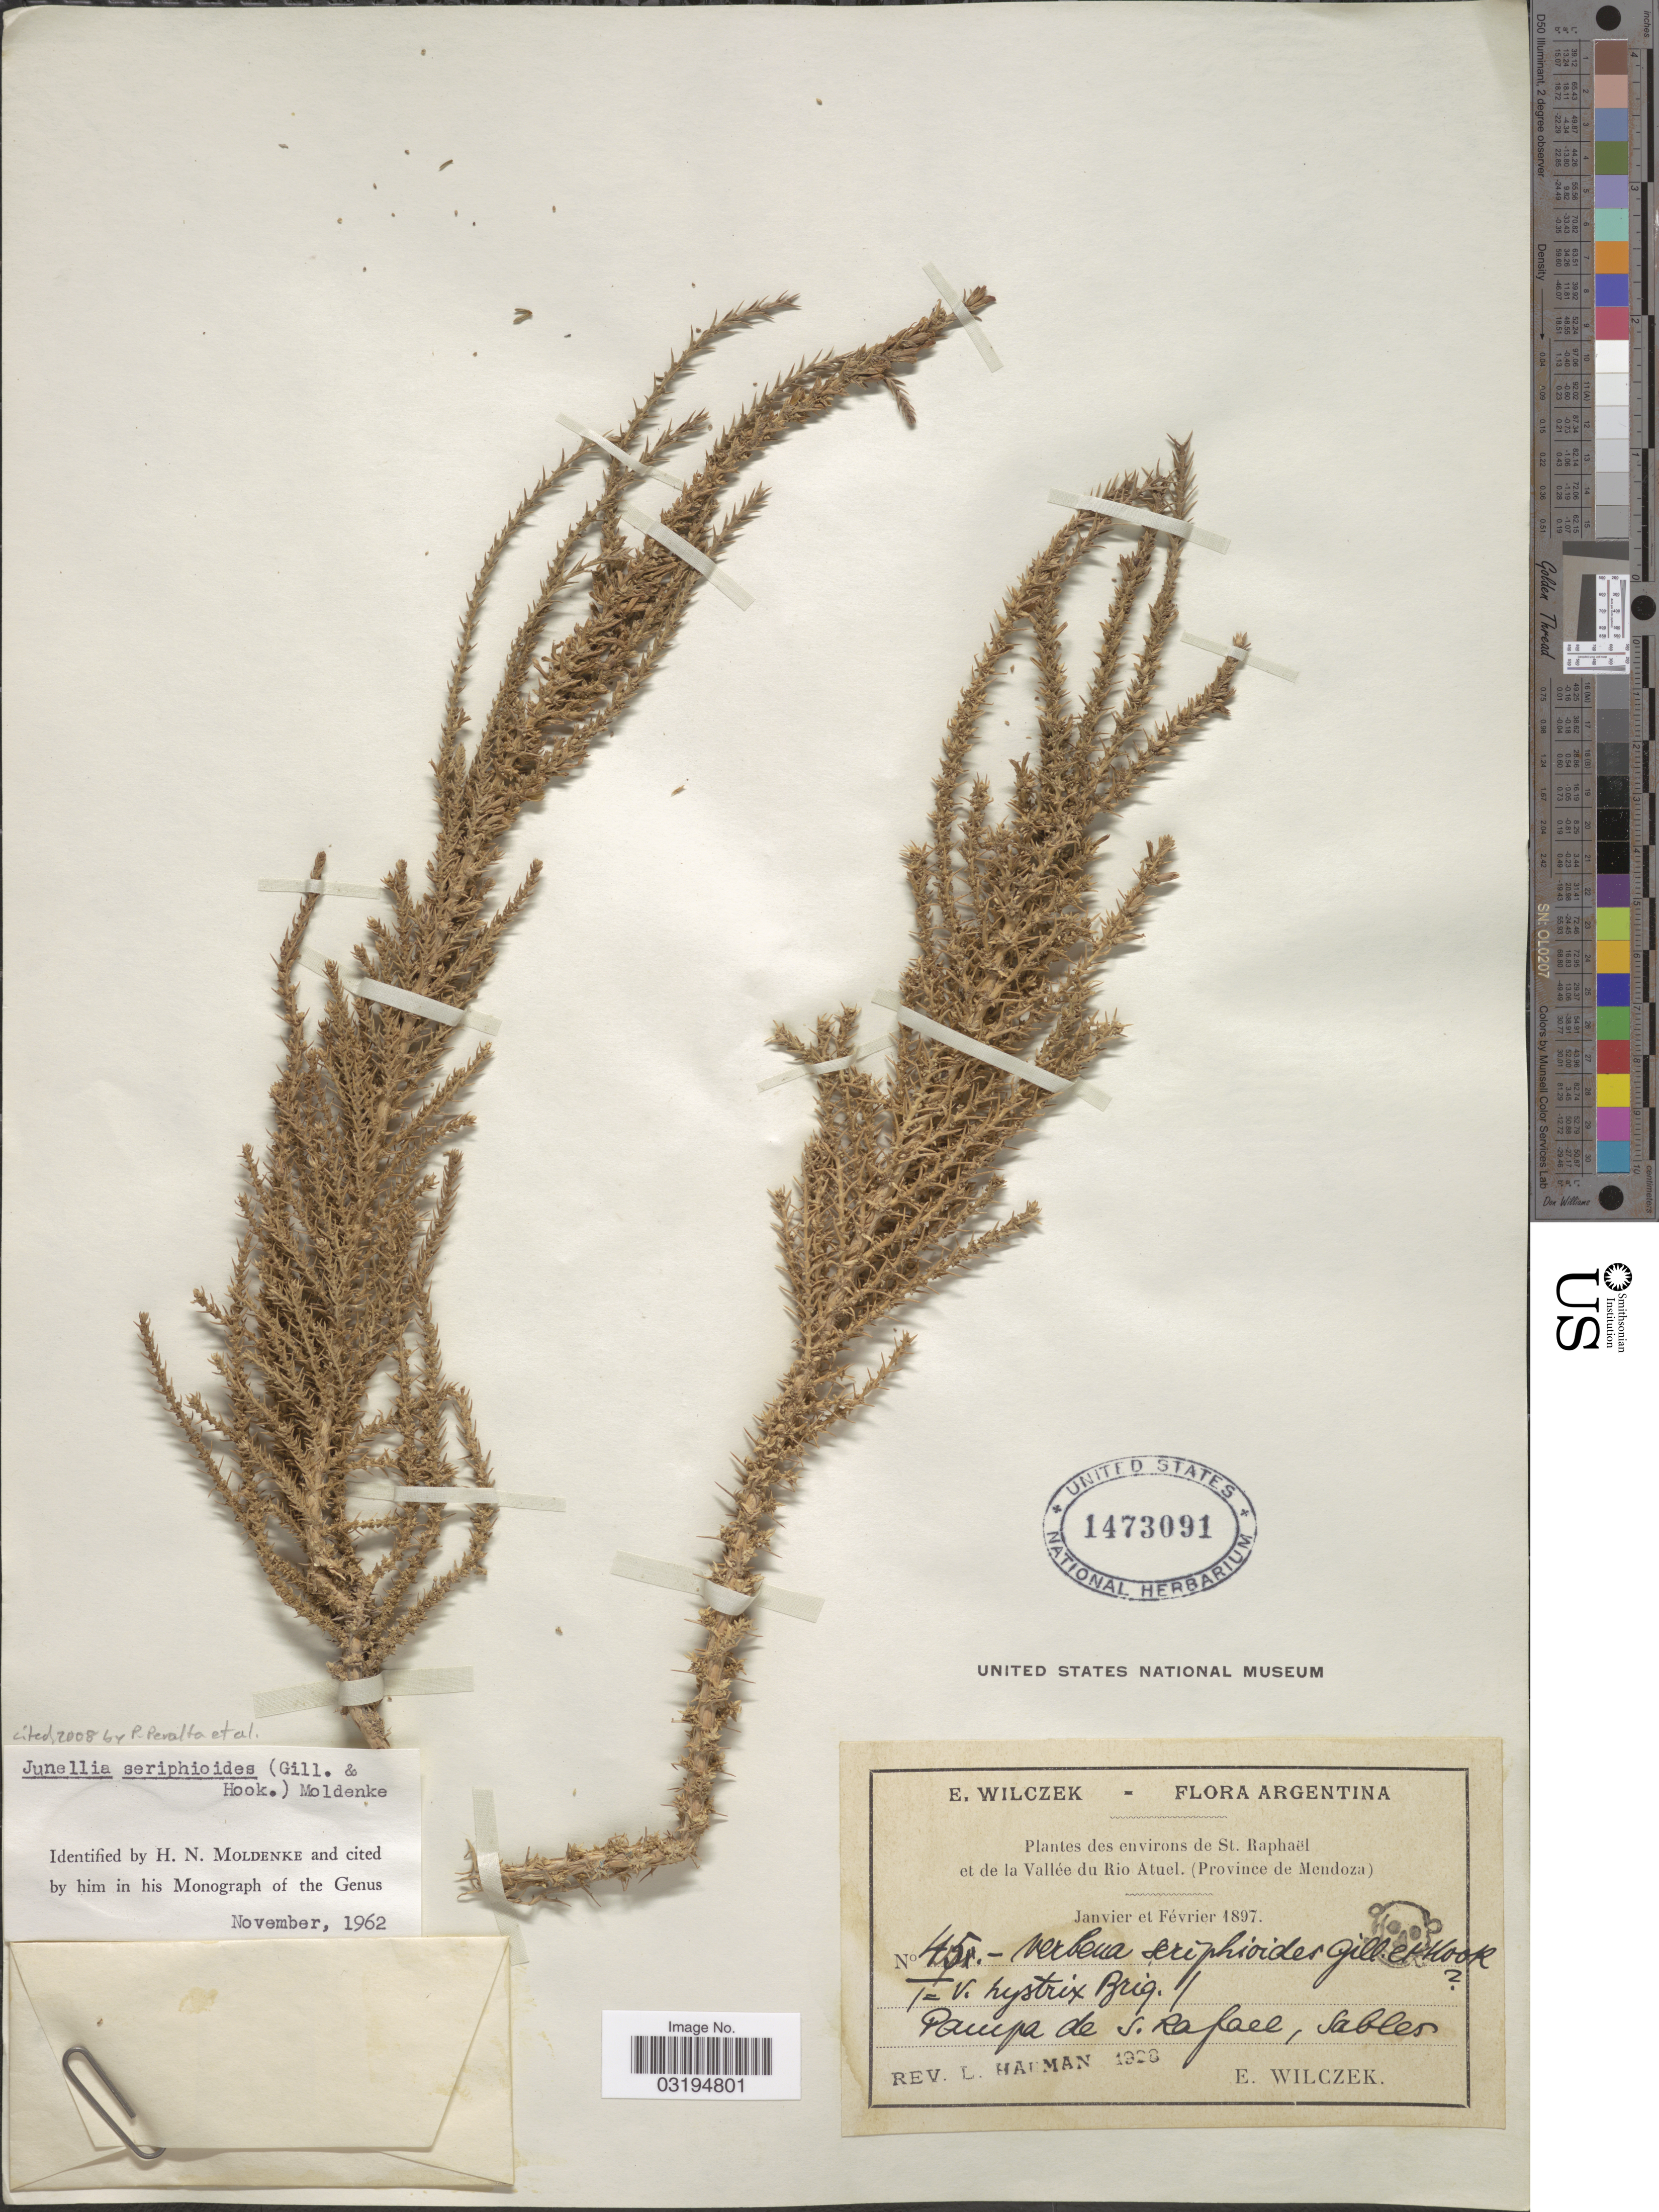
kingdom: Plantae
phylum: Tracheophyta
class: Magnoliopsida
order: Lamiales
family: Verbenaceae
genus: Junellia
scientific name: Junellia seriphioides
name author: (Gillies & Hook.) Moldenke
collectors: E. Wilczek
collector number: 45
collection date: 1897-01/1897-02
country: Argentina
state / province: Mendoza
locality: Environs de St. Raphaël et de la Vallée du Rio Atuel.(Province de Mendoza). Pampa de S. Rafael.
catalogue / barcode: US 1473091